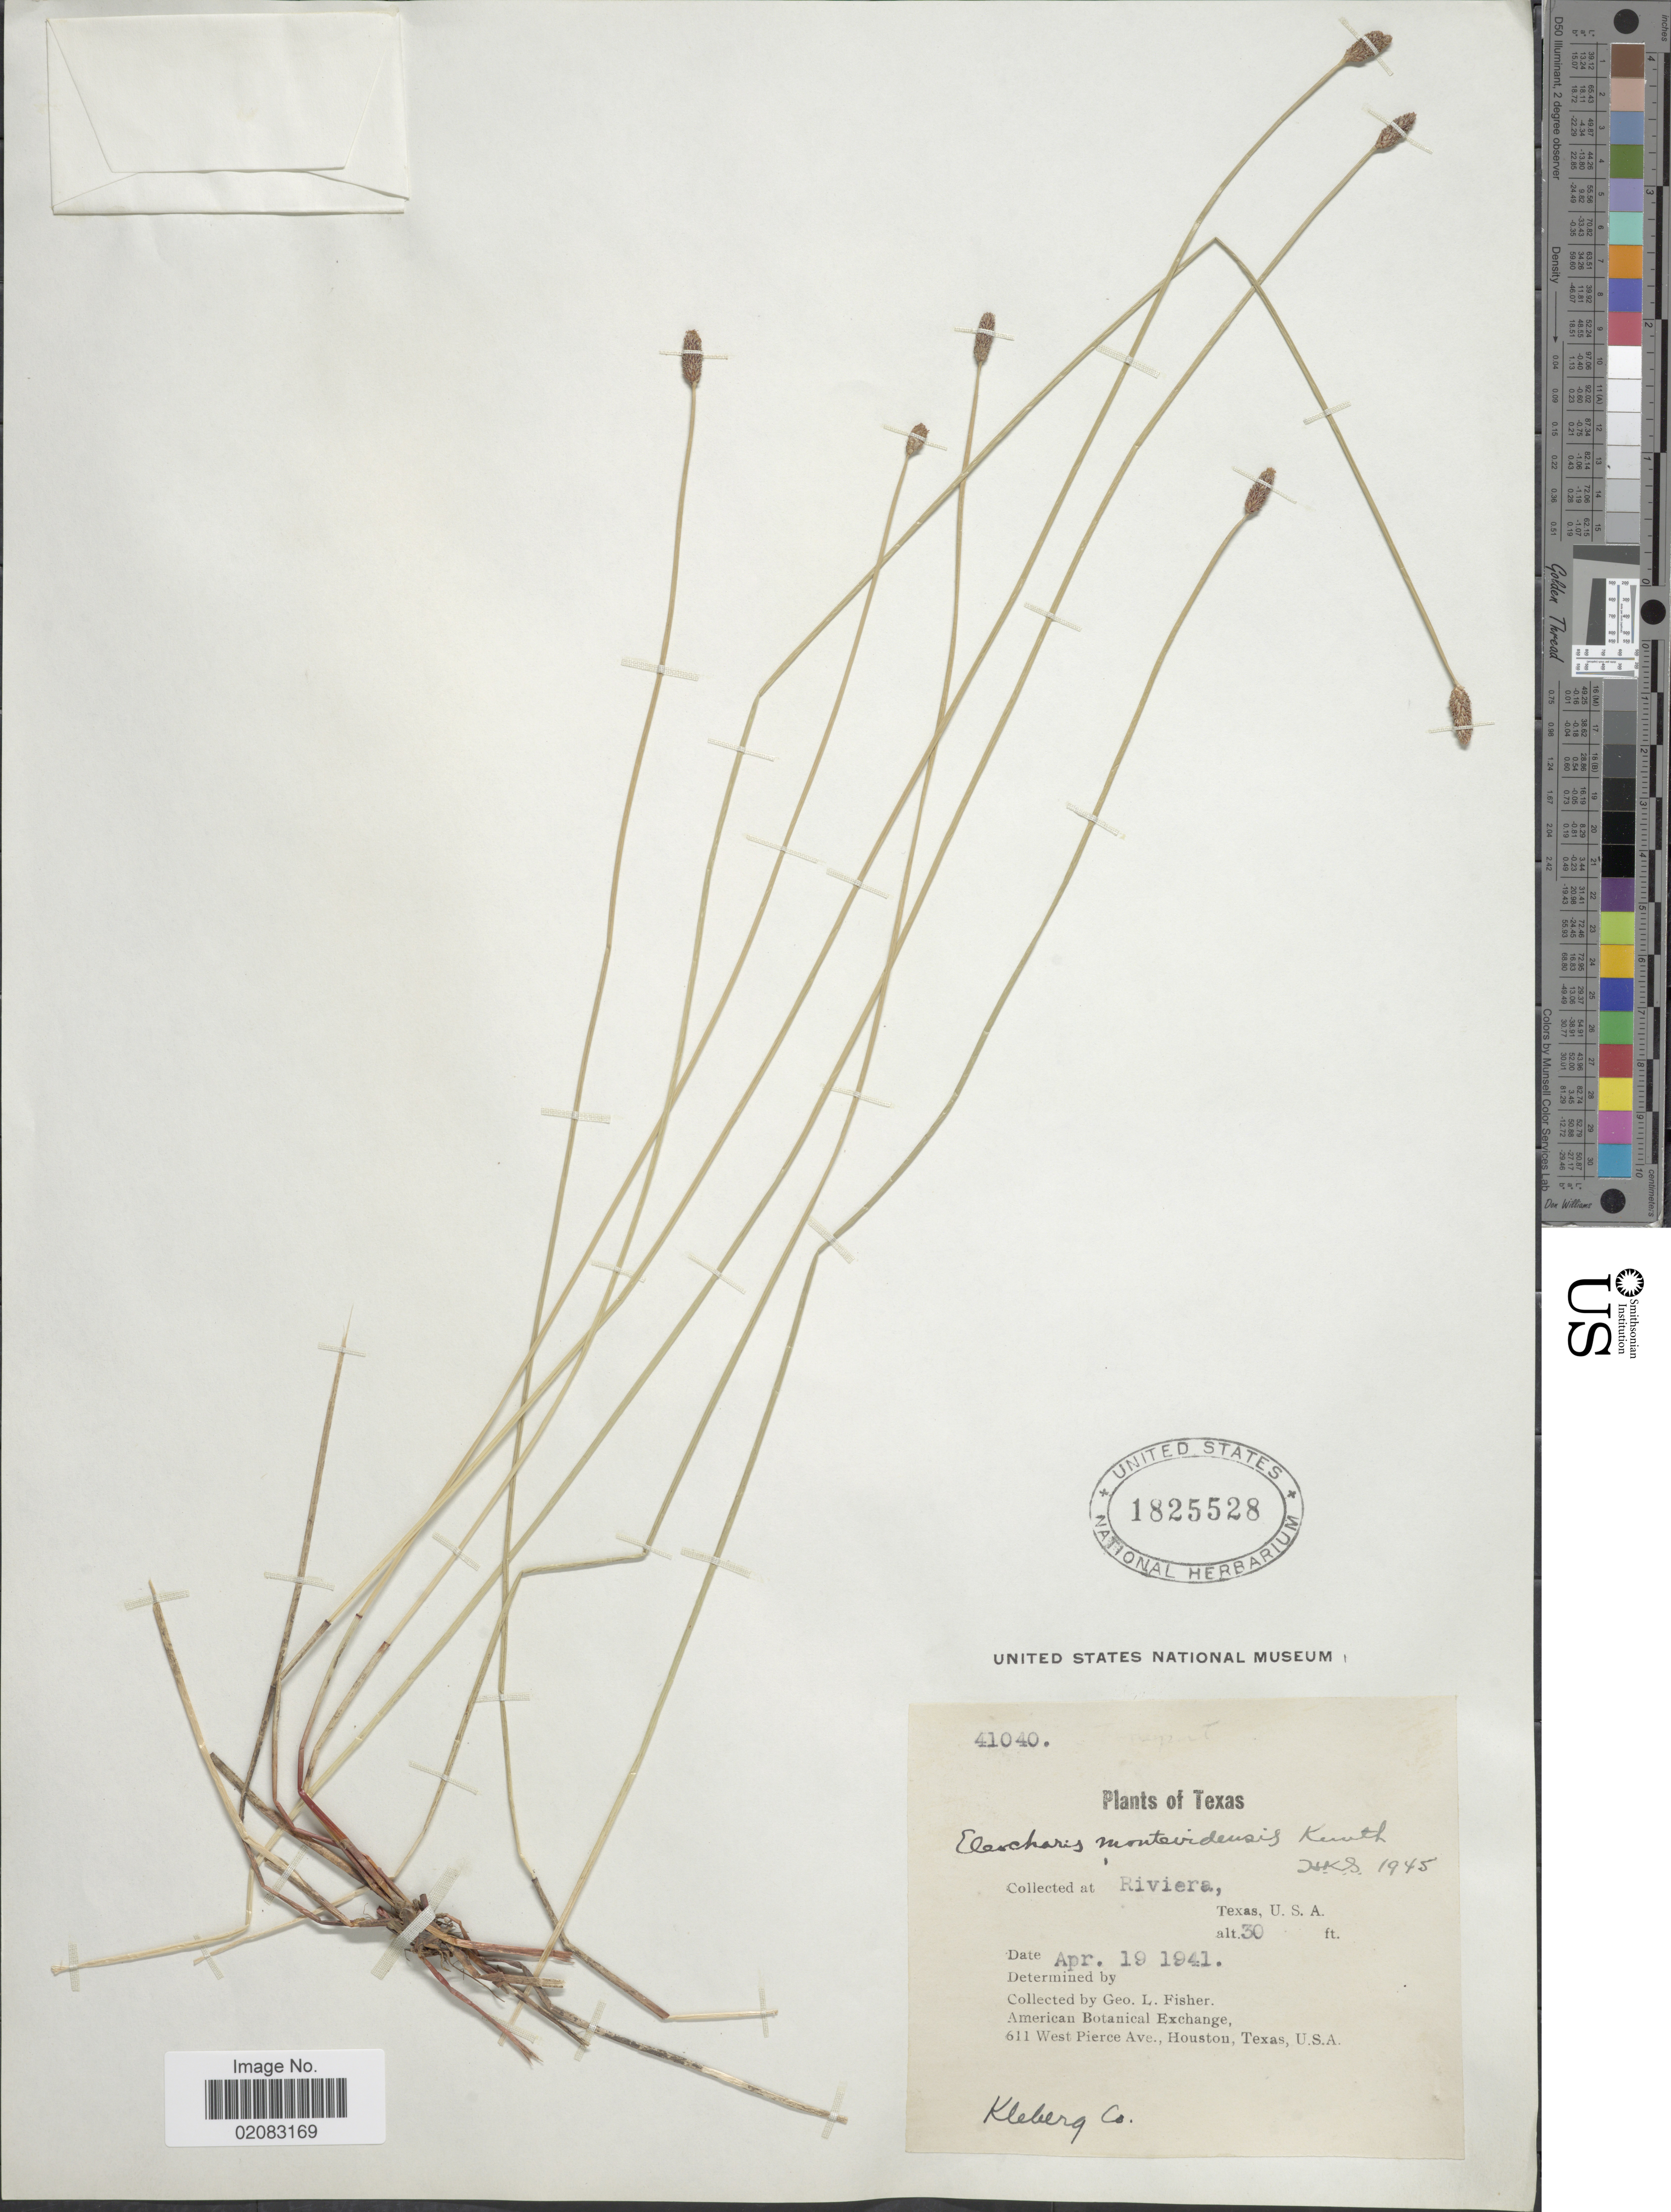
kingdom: Plantae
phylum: Tracheophyta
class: Liliopsida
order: Poales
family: Cyperaceae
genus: Eleocharis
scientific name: Eleocharis montevidensis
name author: Kunth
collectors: G. L. Fisher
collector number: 41040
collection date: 1941-04-19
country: United States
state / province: Texas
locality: Riviera, Kleberg Co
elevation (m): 9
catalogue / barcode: US 1825528